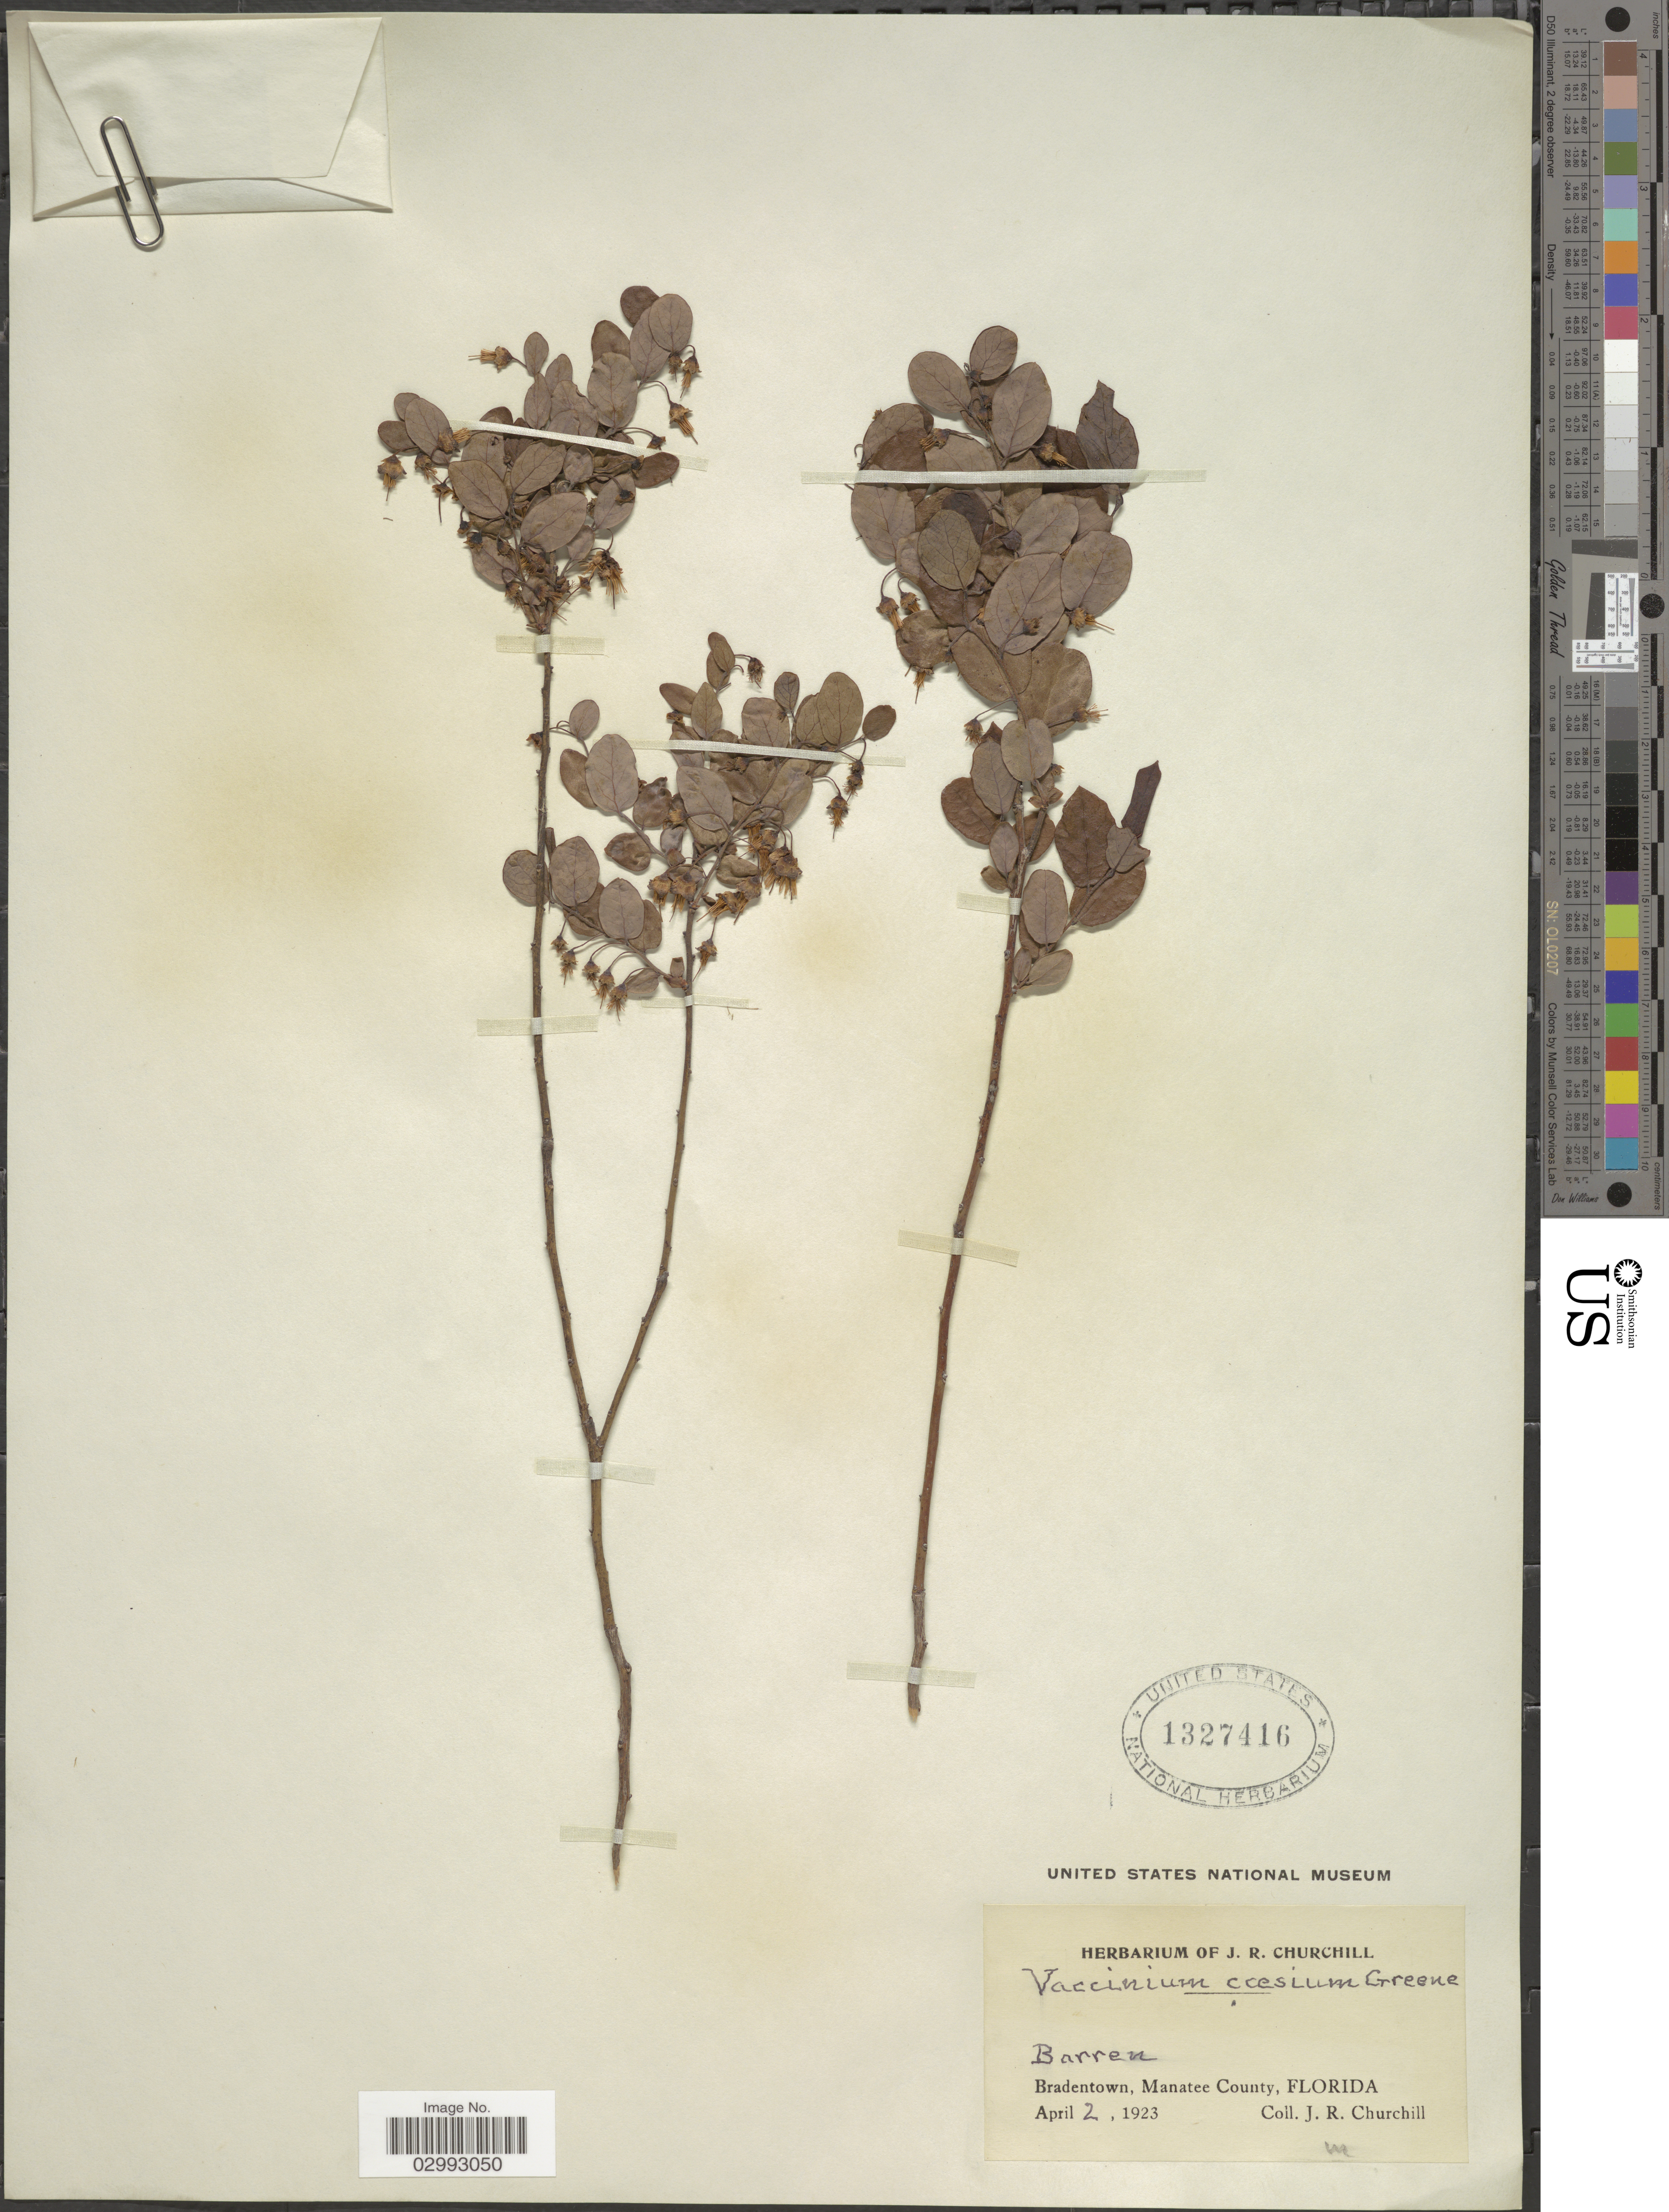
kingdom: Plantae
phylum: Tracheophyta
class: Magnoliopsida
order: Ericales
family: Ericaceae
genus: Polycodium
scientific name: Polycodium caesium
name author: (Greene) Greene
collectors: J. Churchill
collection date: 1923-04-02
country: United States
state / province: Florida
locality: Bradentown, Manatee County.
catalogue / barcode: US 1327416